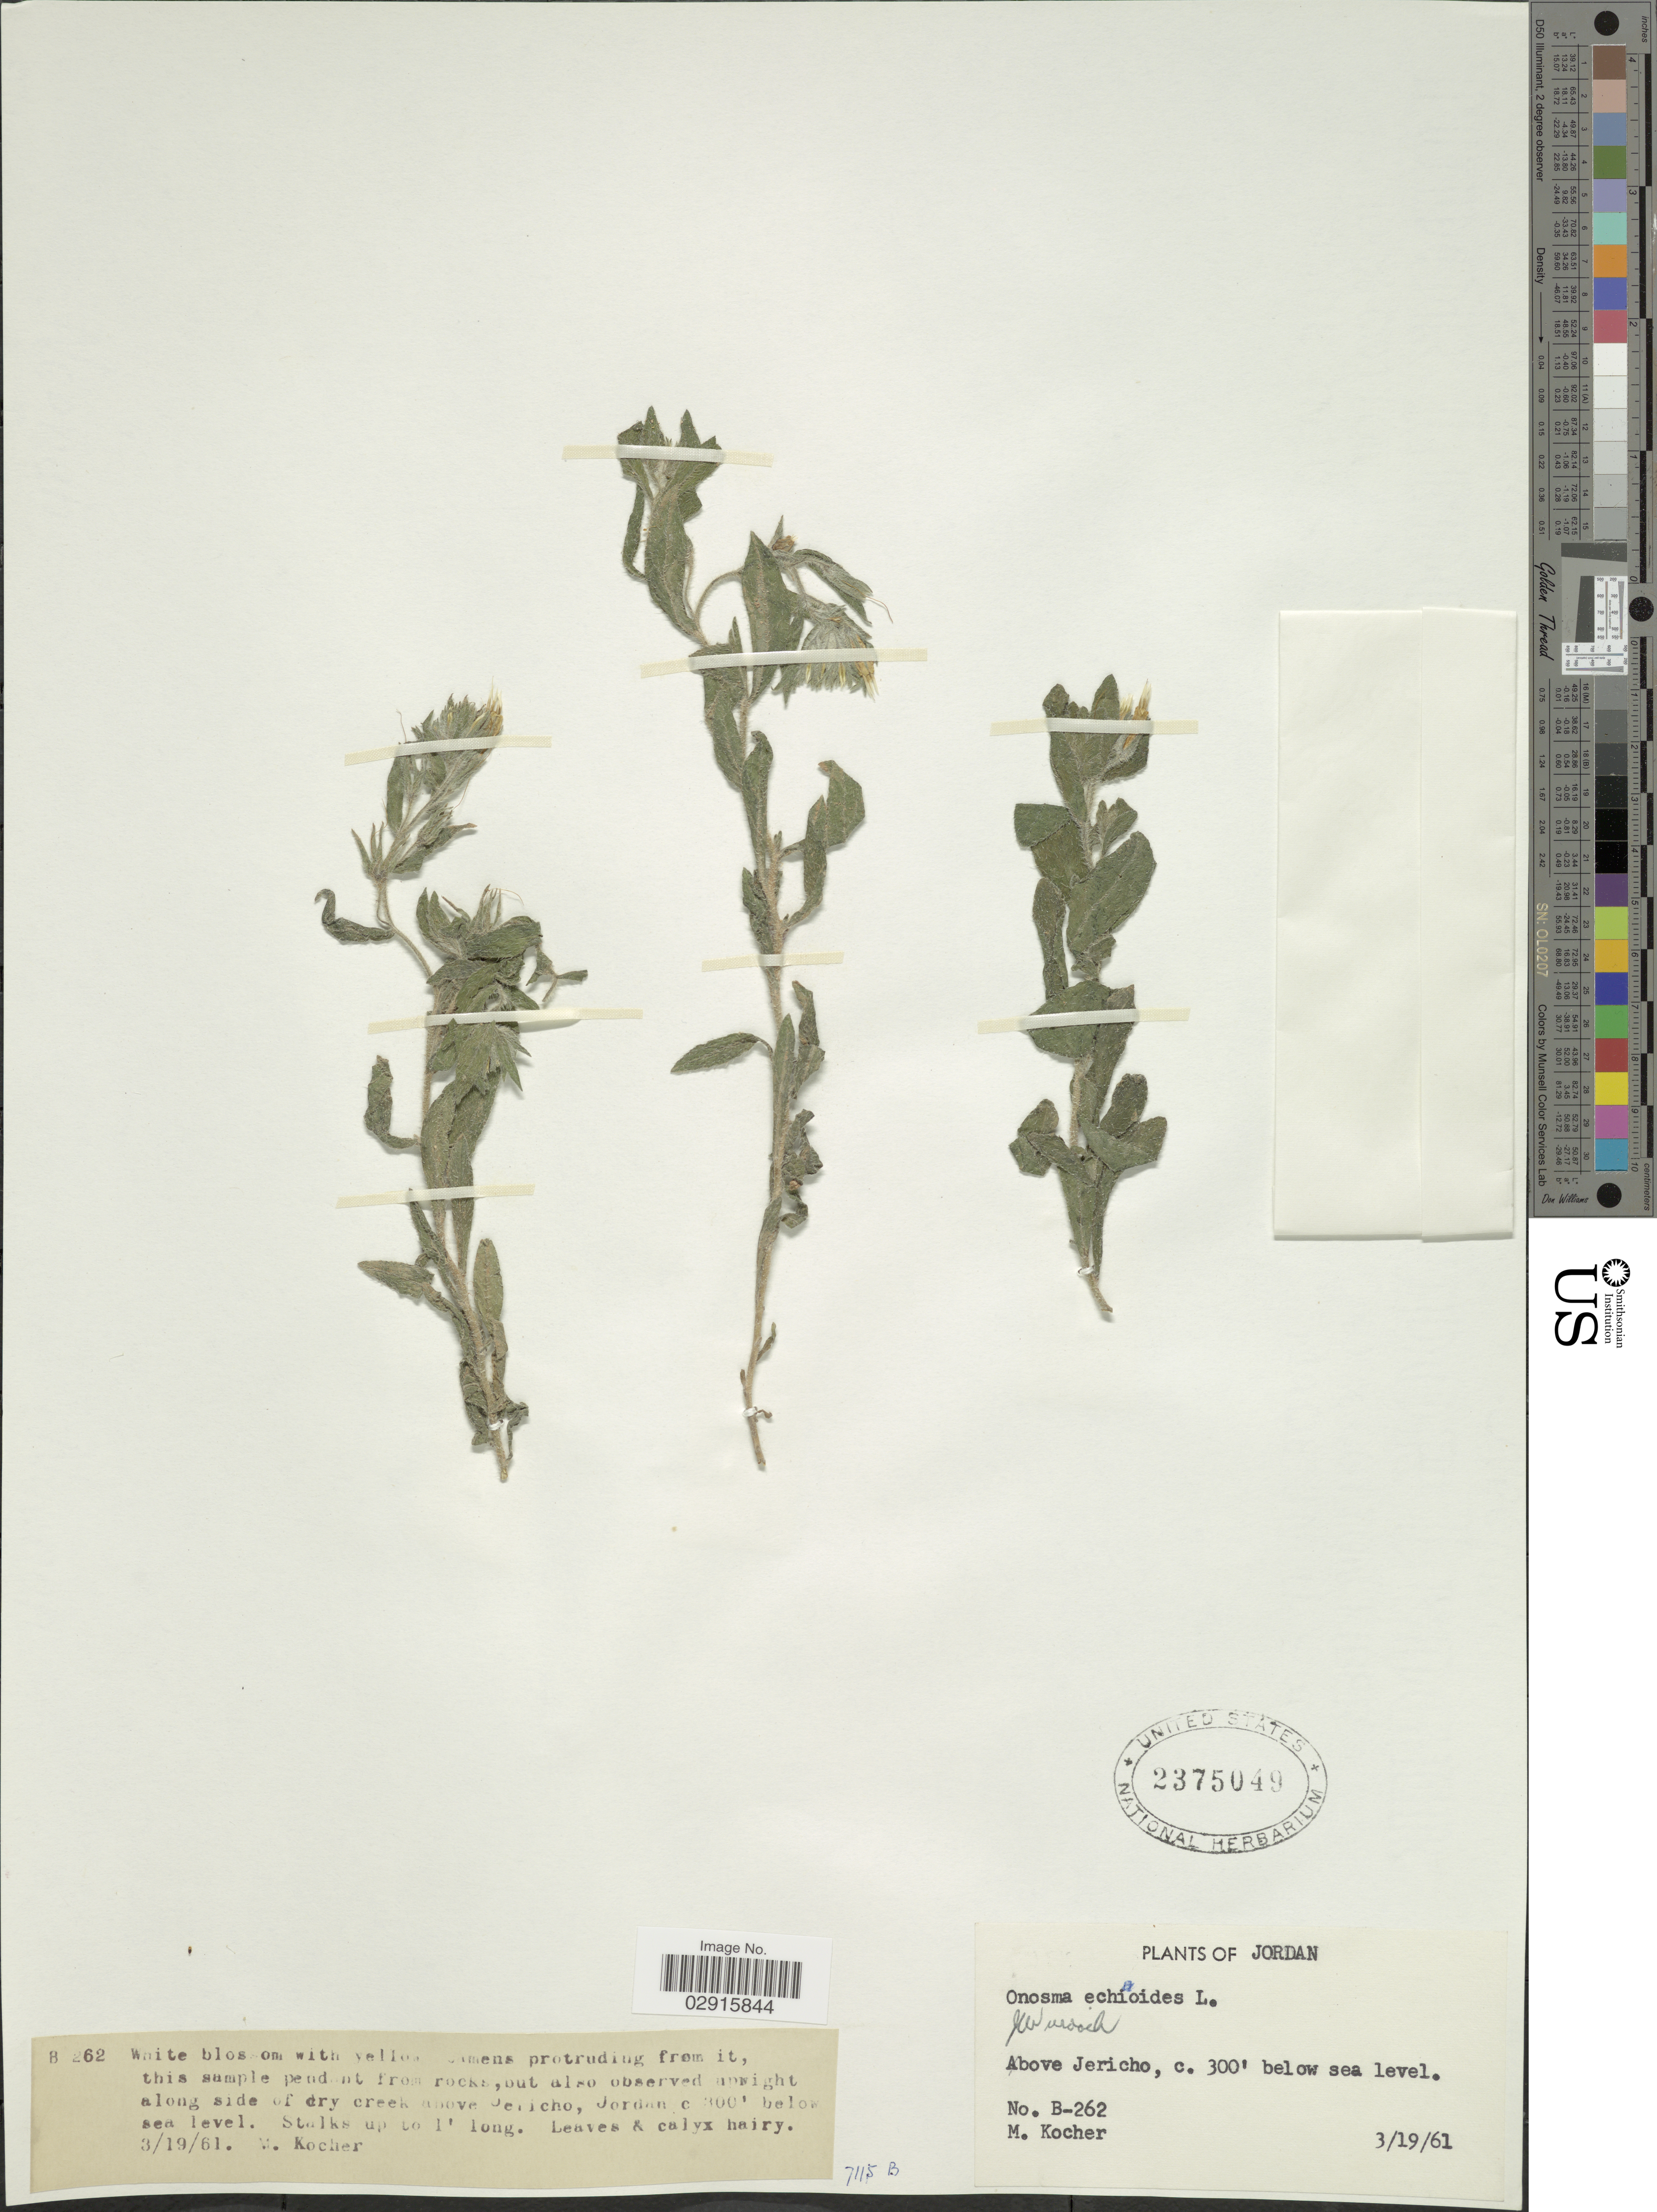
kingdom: Plantae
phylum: Tracheophyta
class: Magnoliopsida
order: Boraginales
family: Boraginaceae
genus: Onosma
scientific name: Onosma echioides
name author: L.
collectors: M. Kocher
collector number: B-262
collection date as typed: Transcribed d/m/y: 19/3/61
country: Jordan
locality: Above Jericho.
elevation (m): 91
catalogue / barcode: US 2375049